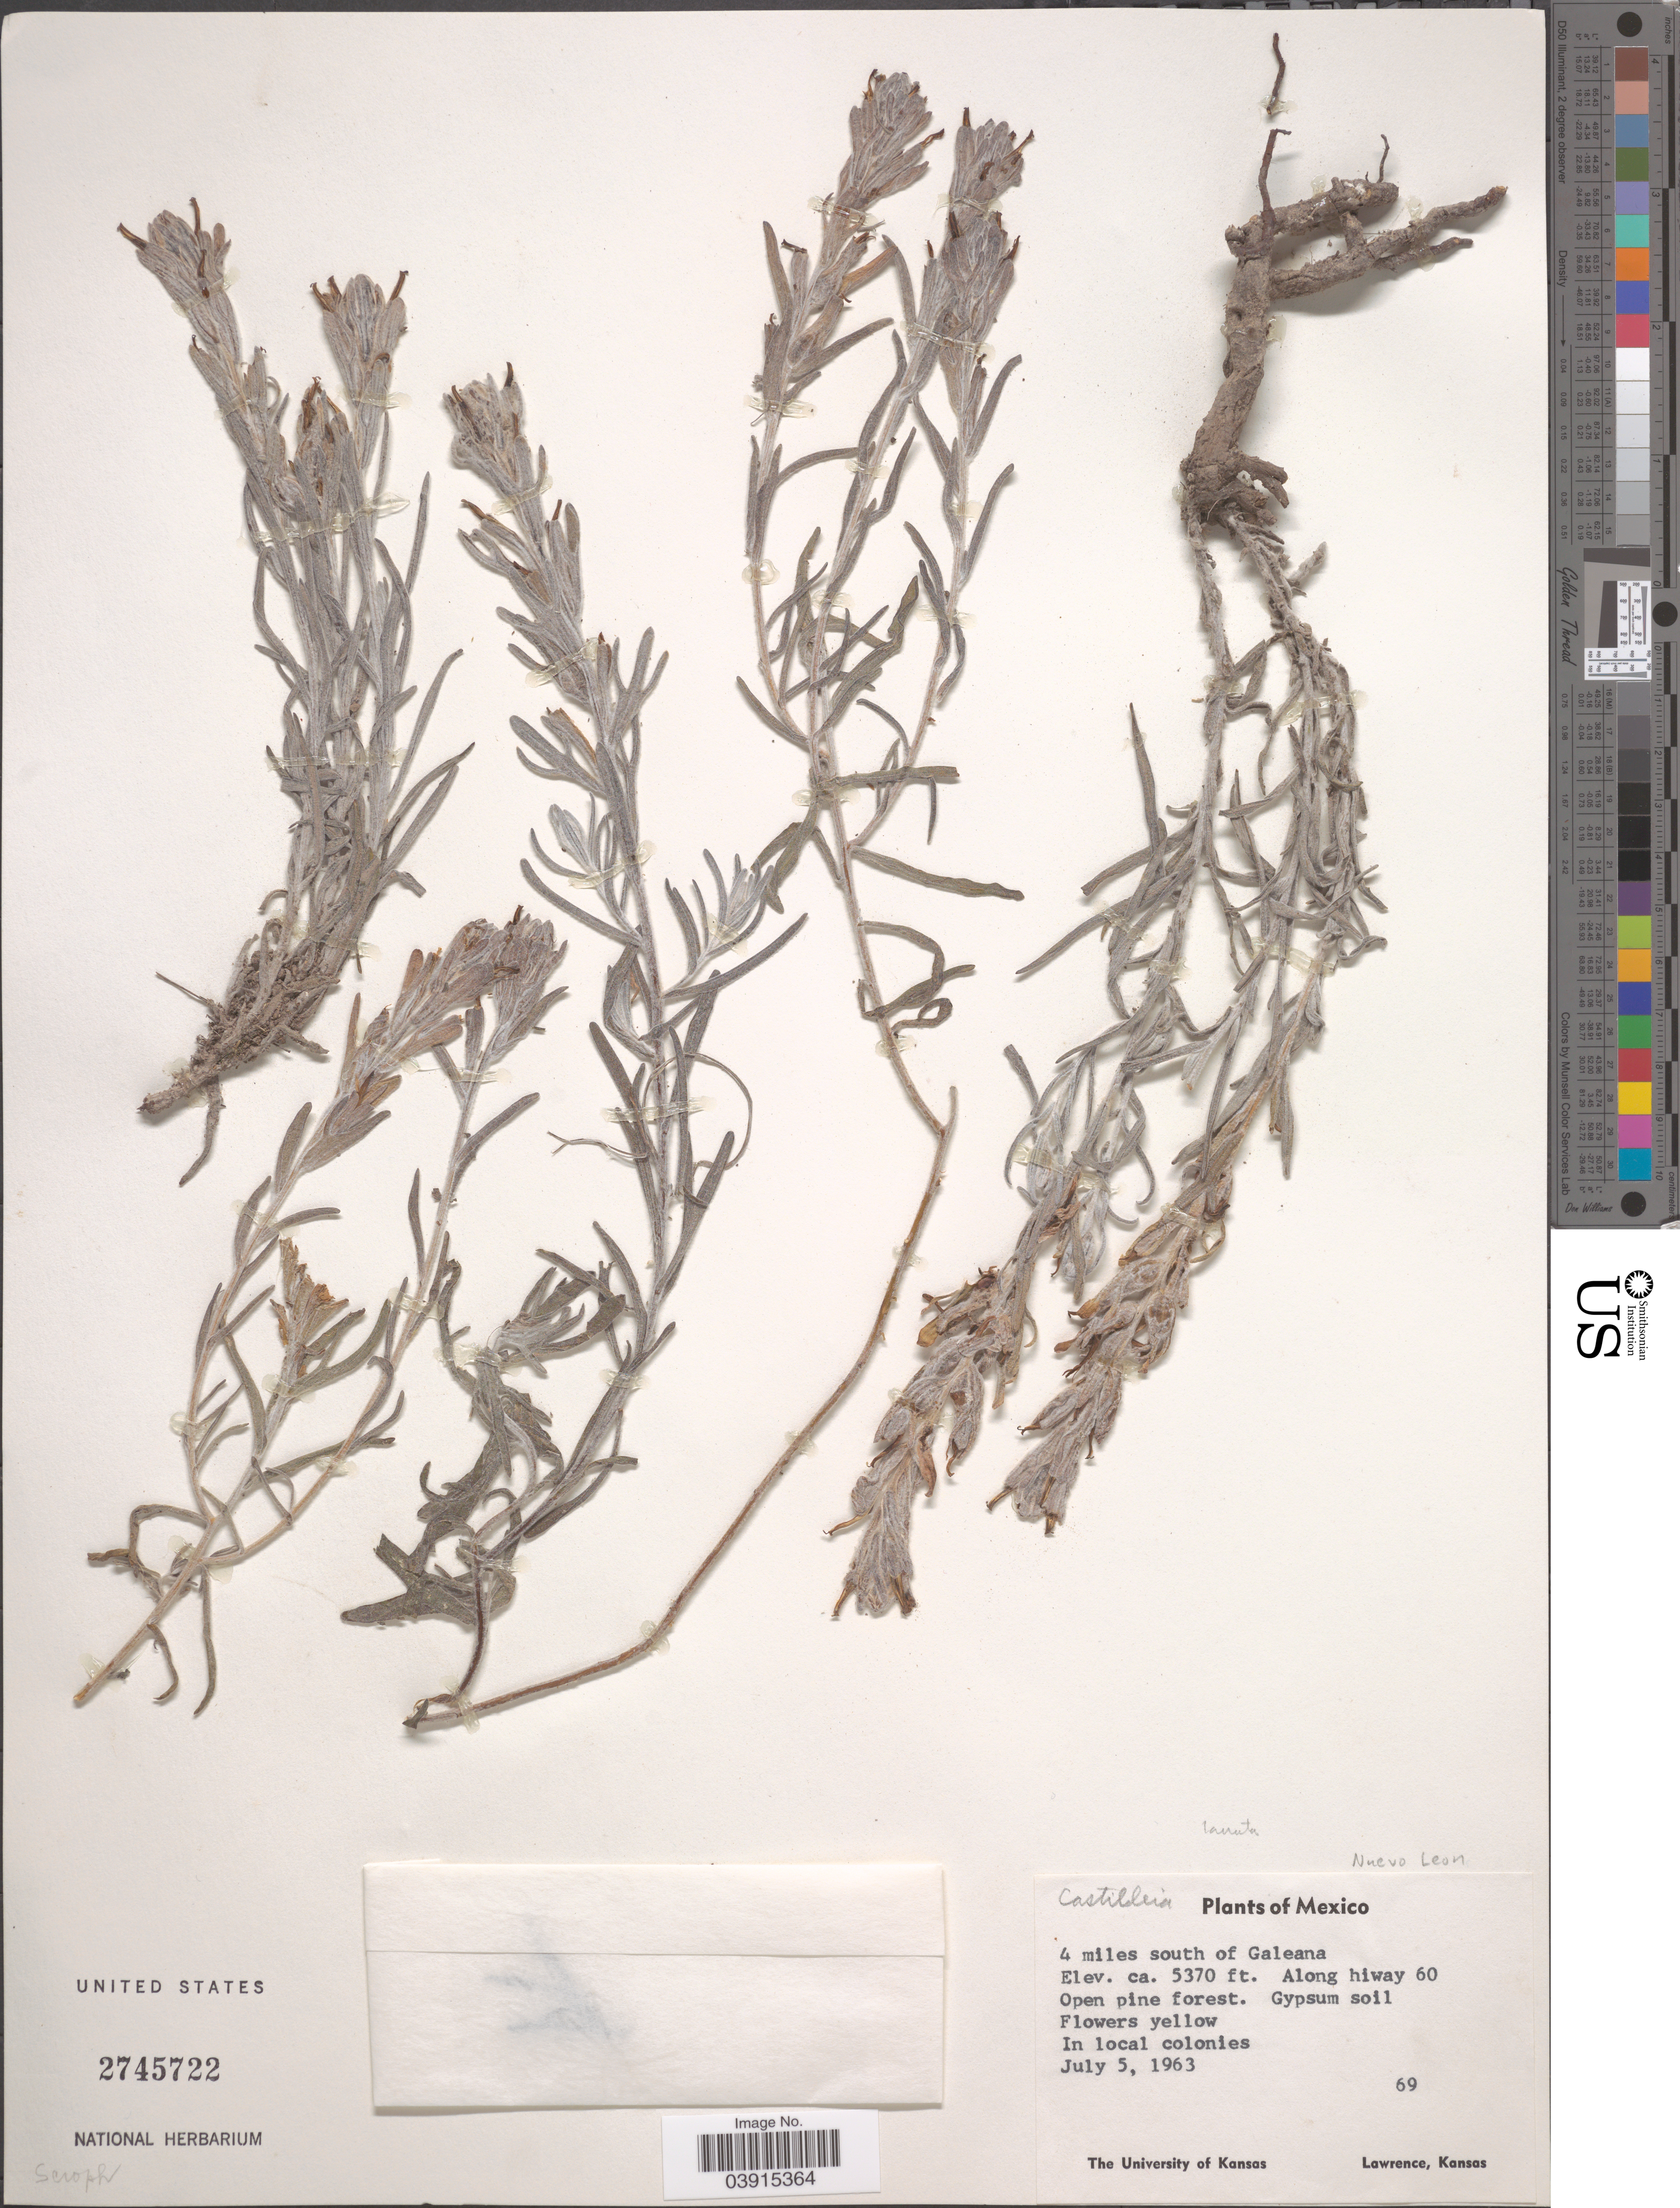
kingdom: Plantae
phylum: Tracheophyta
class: Magnoliopsida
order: Lamiales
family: Orobanchaceae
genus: Castilleja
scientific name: Castilleja lanata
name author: A. Gray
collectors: University of Kansas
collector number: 69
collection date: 1963-07-05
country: Mexico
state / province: Nuevo León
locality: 4 miles south of Galeana. Along hiway 60.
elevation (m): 1637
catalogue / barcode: US 2745722